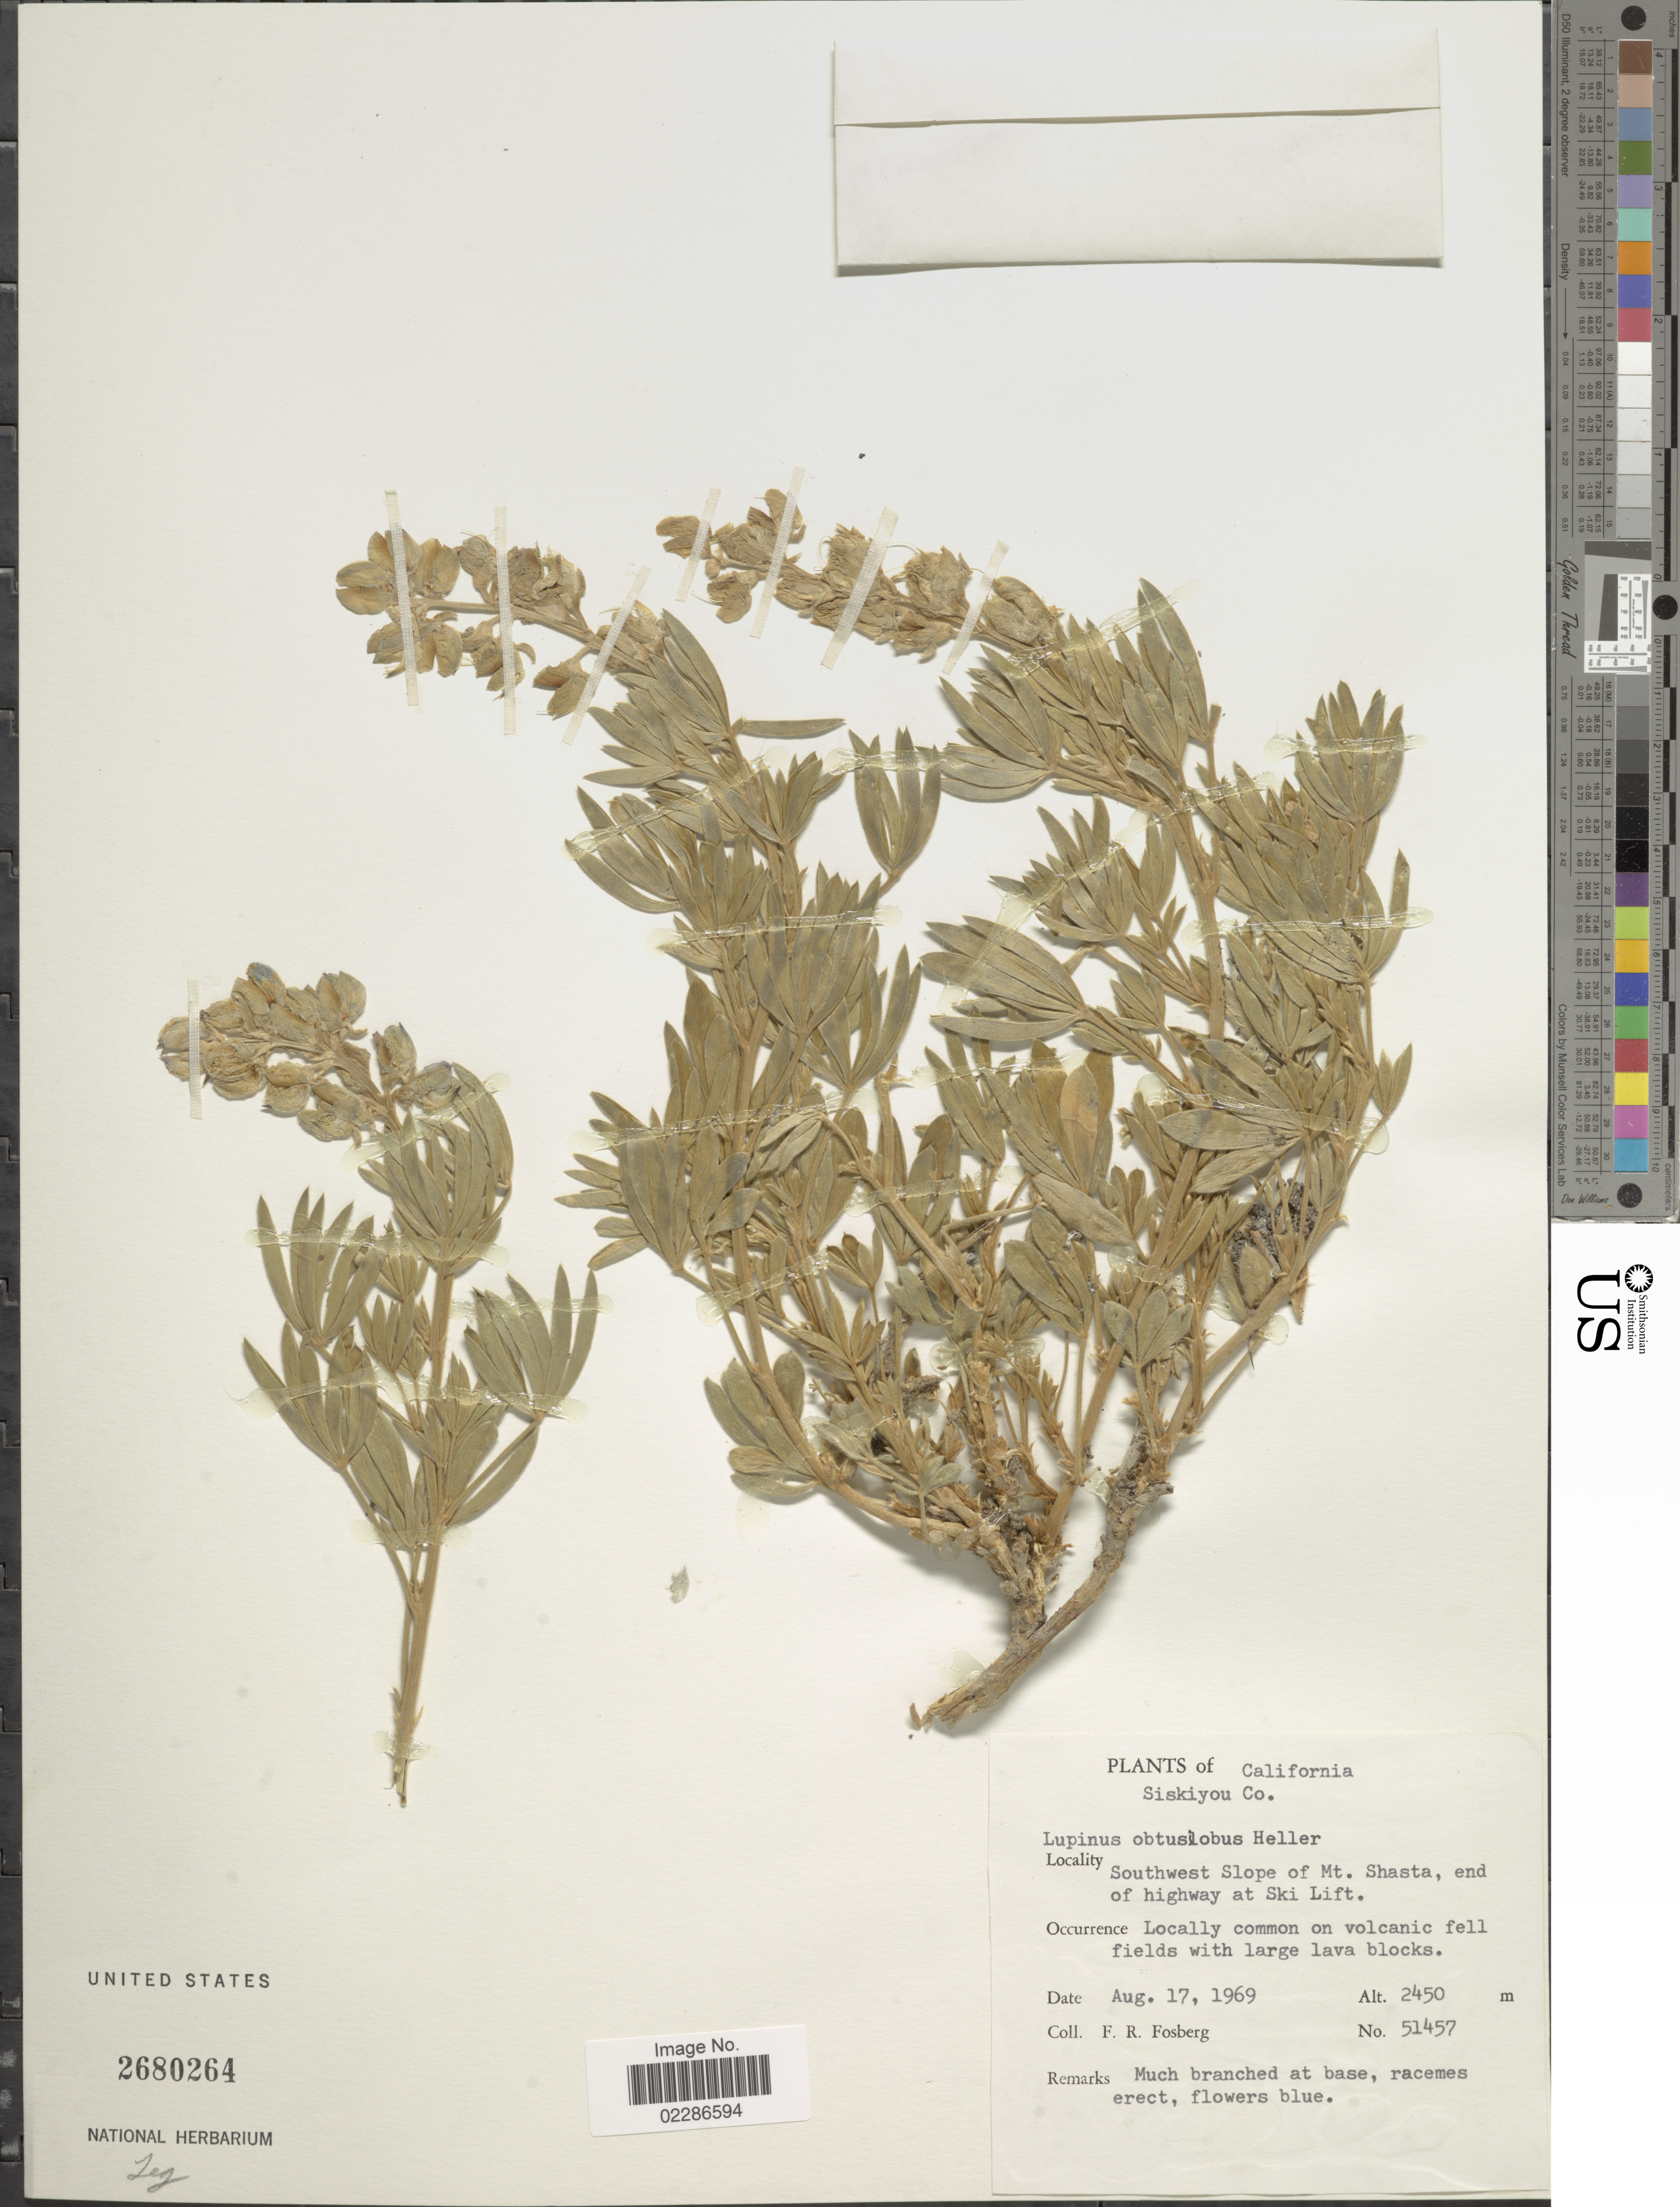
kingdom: Plantae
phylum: Tracheophyta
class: Magnoliopsida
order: Fabales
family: Fabaceae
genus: Lupinus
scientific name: Lupinus obtusilobus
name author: A. Heller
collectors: F. R. Fosberg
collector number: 51457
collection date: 1969-08-17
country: United States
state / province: California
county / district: Siskiyou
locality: Siskiyou Co, Southwest Slope of Mt Shasta, end of highway at Ski Lift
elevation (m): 2450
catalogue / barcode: US 2680264